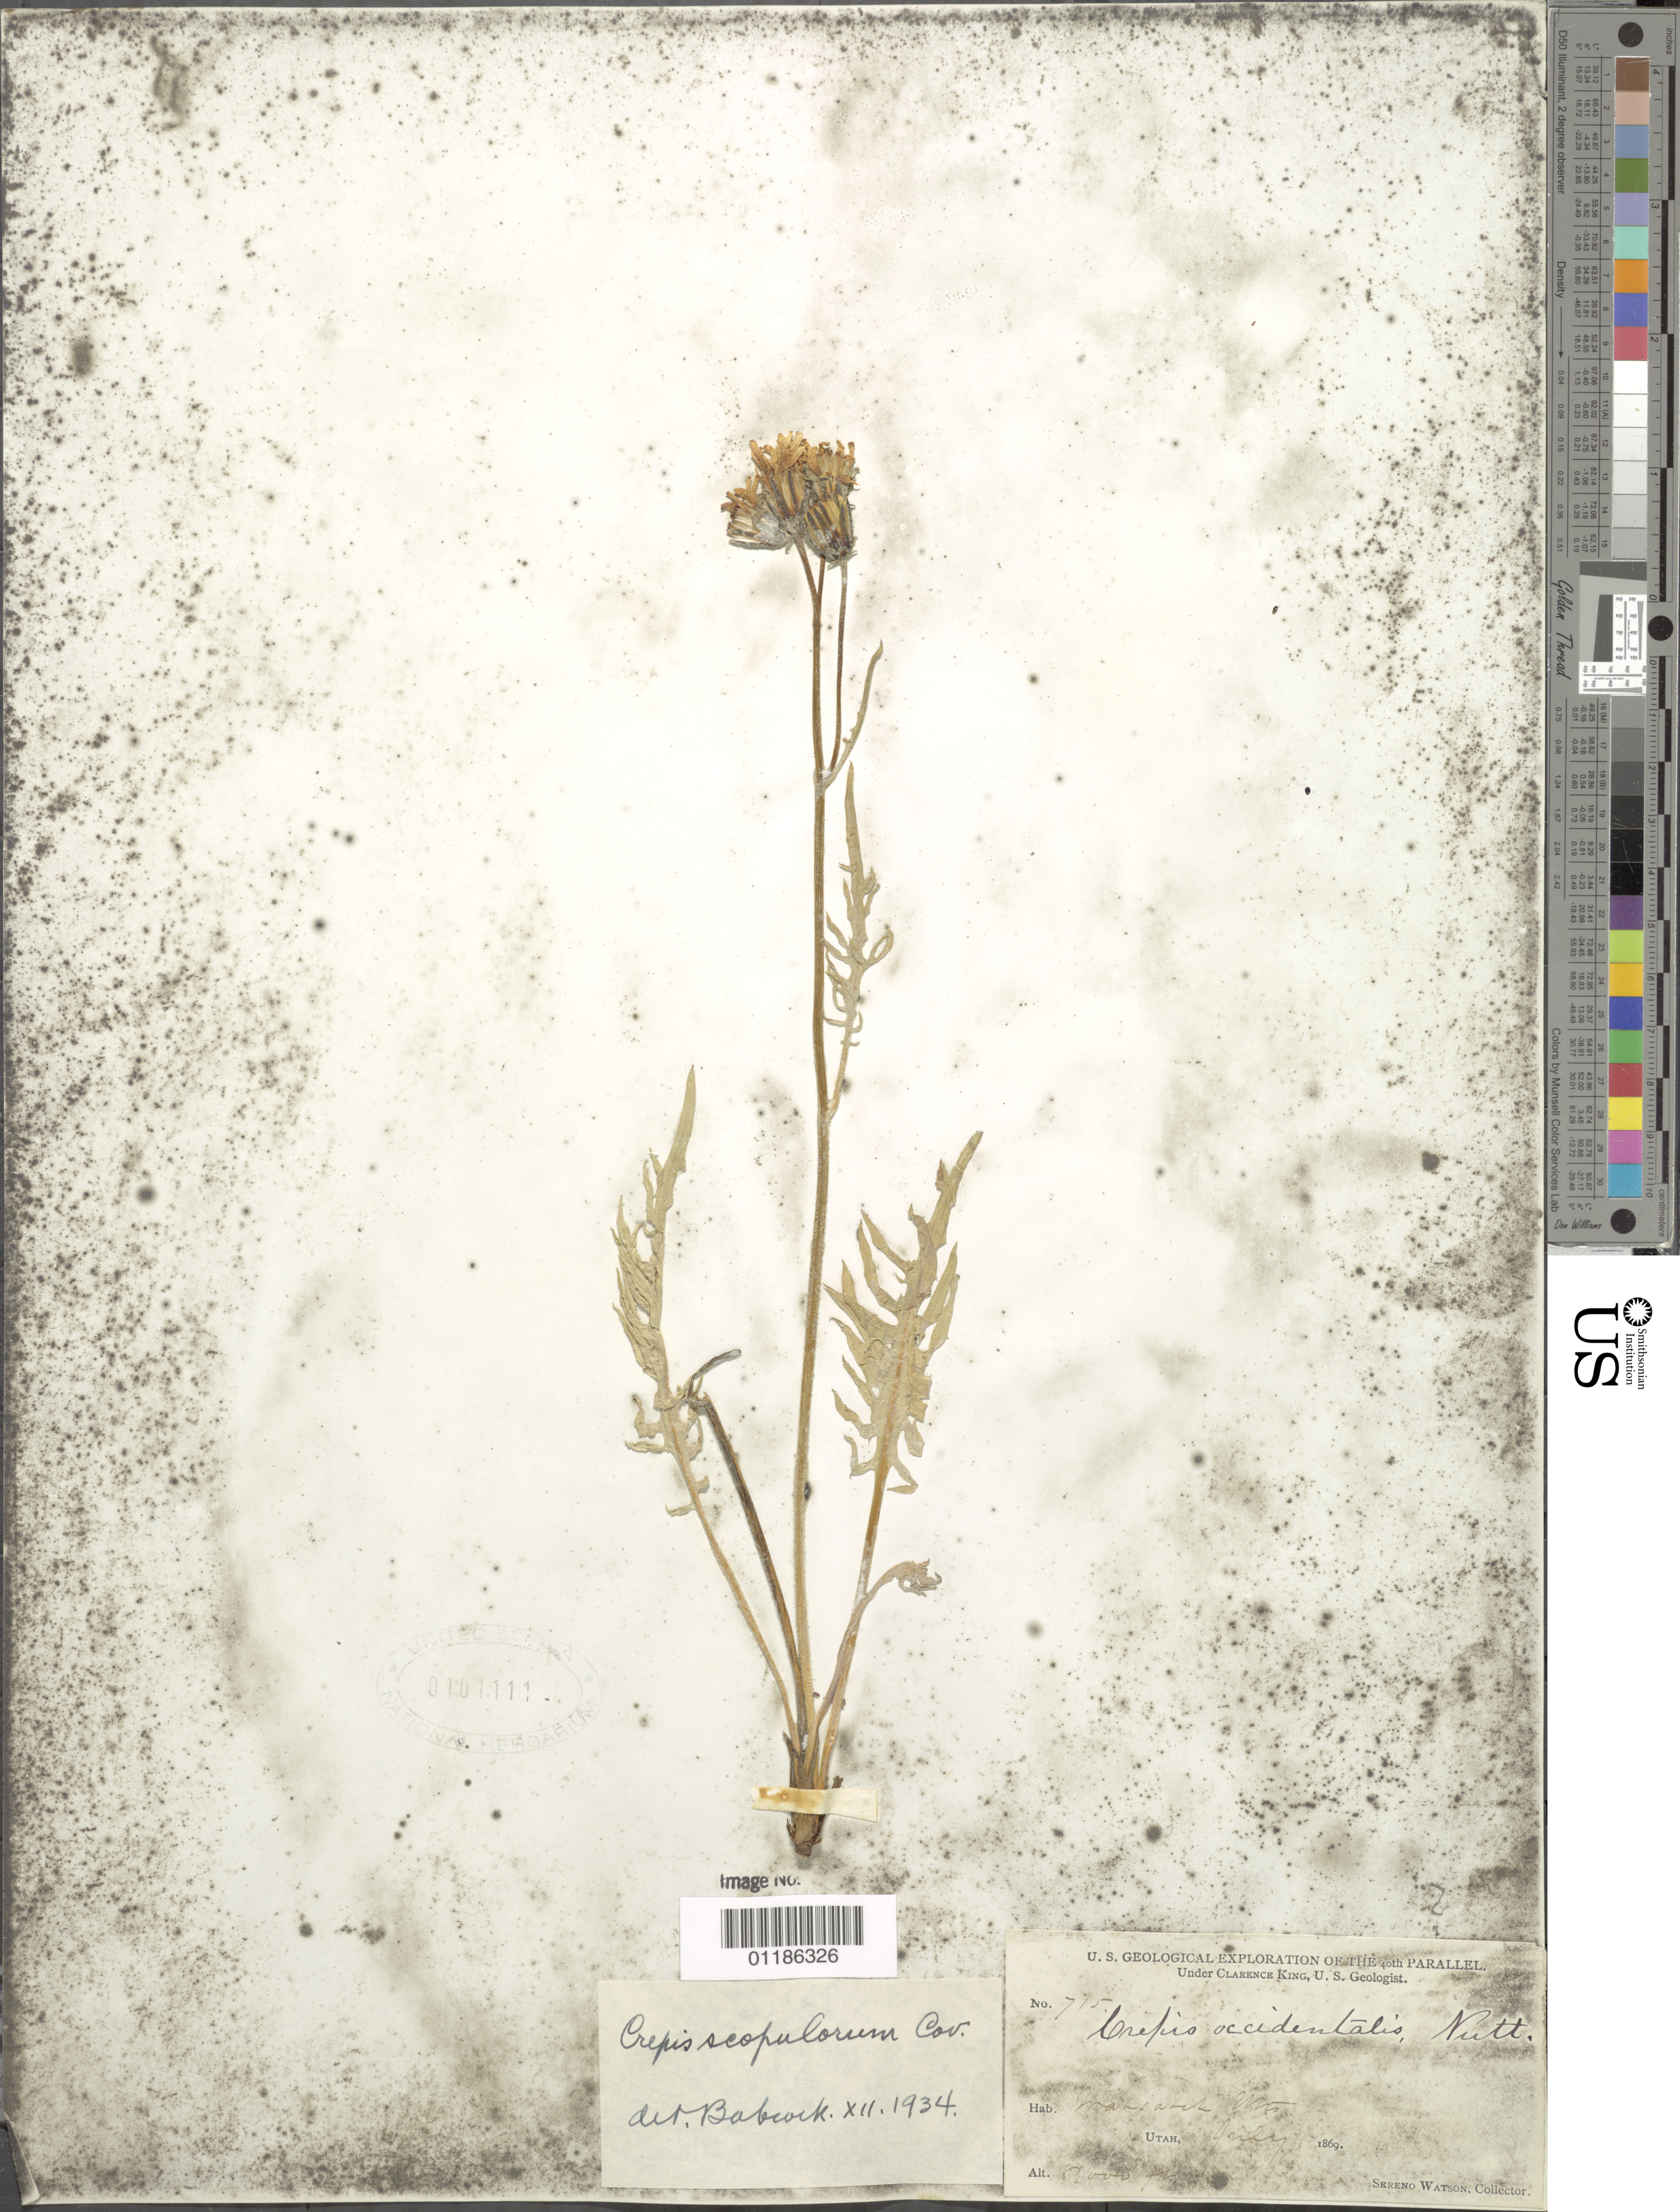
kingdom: Plantae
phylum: Tracheophyta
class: Magnoliopsida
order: Asterales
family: Asteraceae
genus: Crepis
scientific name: Crepis modocensis subsp. modocensis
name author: Greene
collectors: S. Watson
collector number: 715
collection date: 1869-07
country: United States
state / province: Utah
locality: Wasatch Mts.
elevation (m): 2438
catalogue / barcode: US 101111